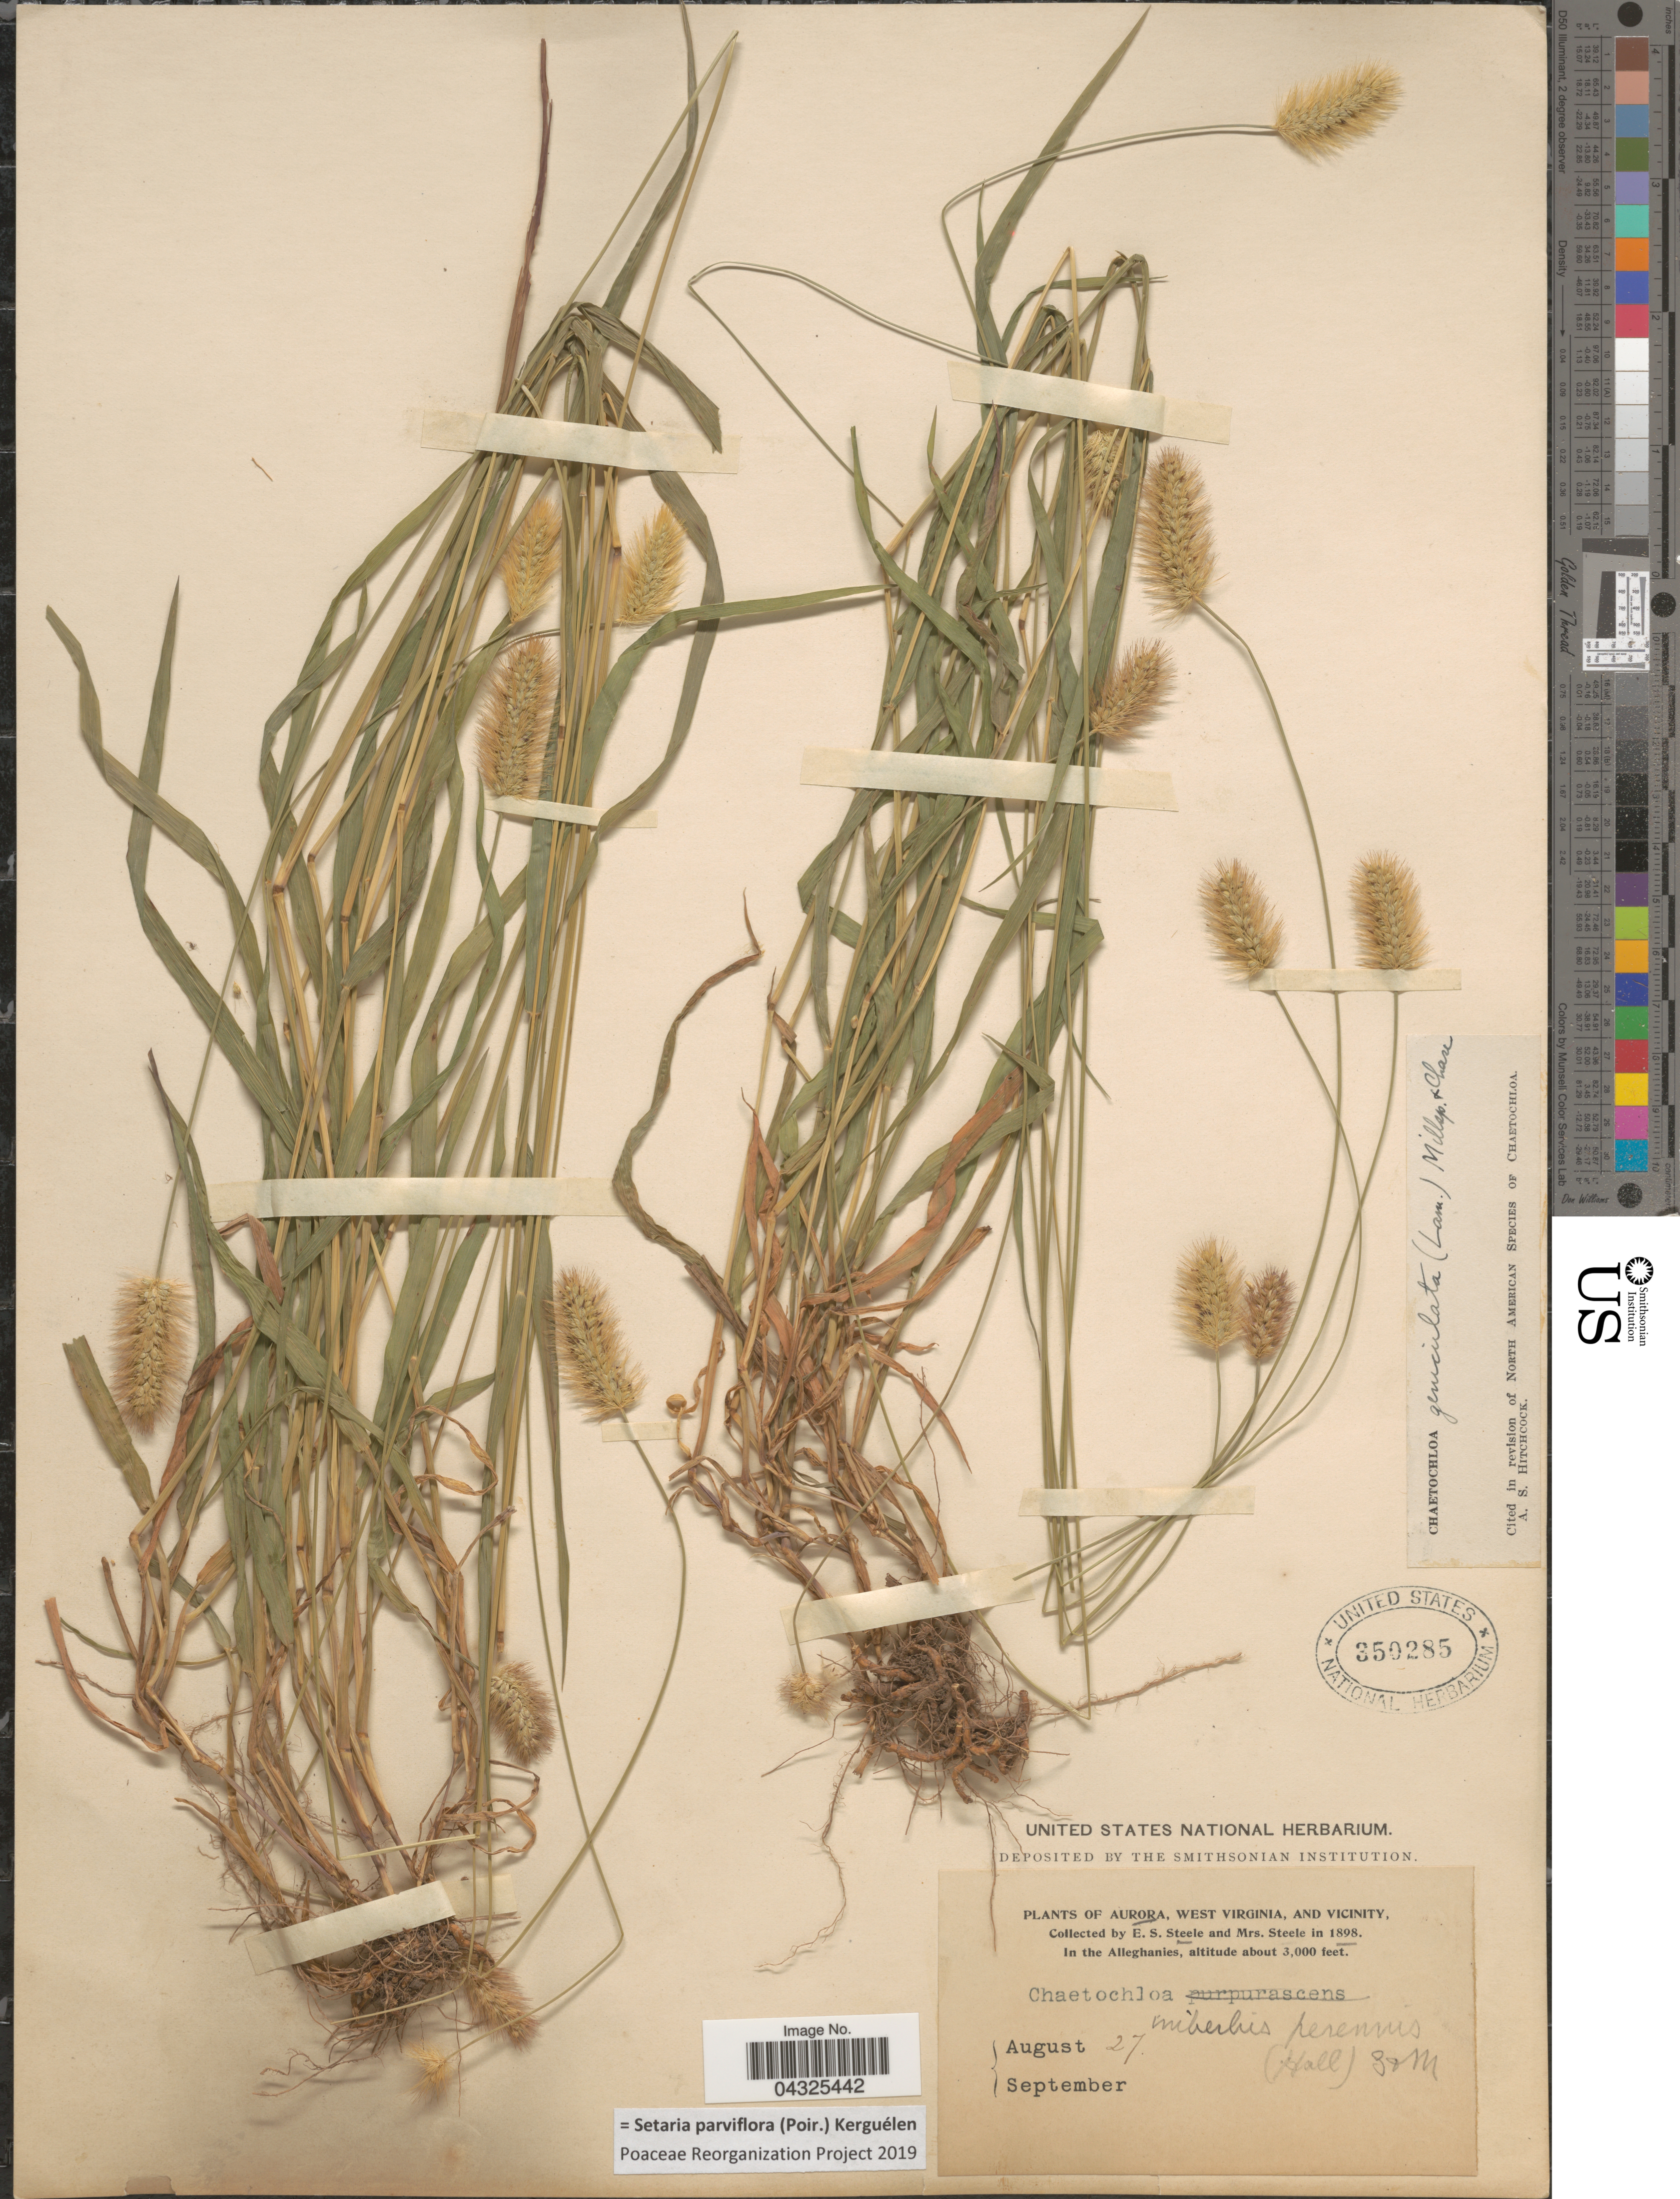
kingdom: Plantae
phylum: Tracheophyta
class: Liliopsida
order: Poales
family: Poaceae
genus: Setaria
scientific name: Setaria parviflora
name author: (Poir.) Kerguélen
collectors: E. Steele & Mrs. E. S. Steele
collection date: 1898-08-27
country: United States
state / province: West Virginia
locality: Aurora and Vicinity. In the Alleghanies.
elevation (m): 914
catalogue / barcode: US 350285